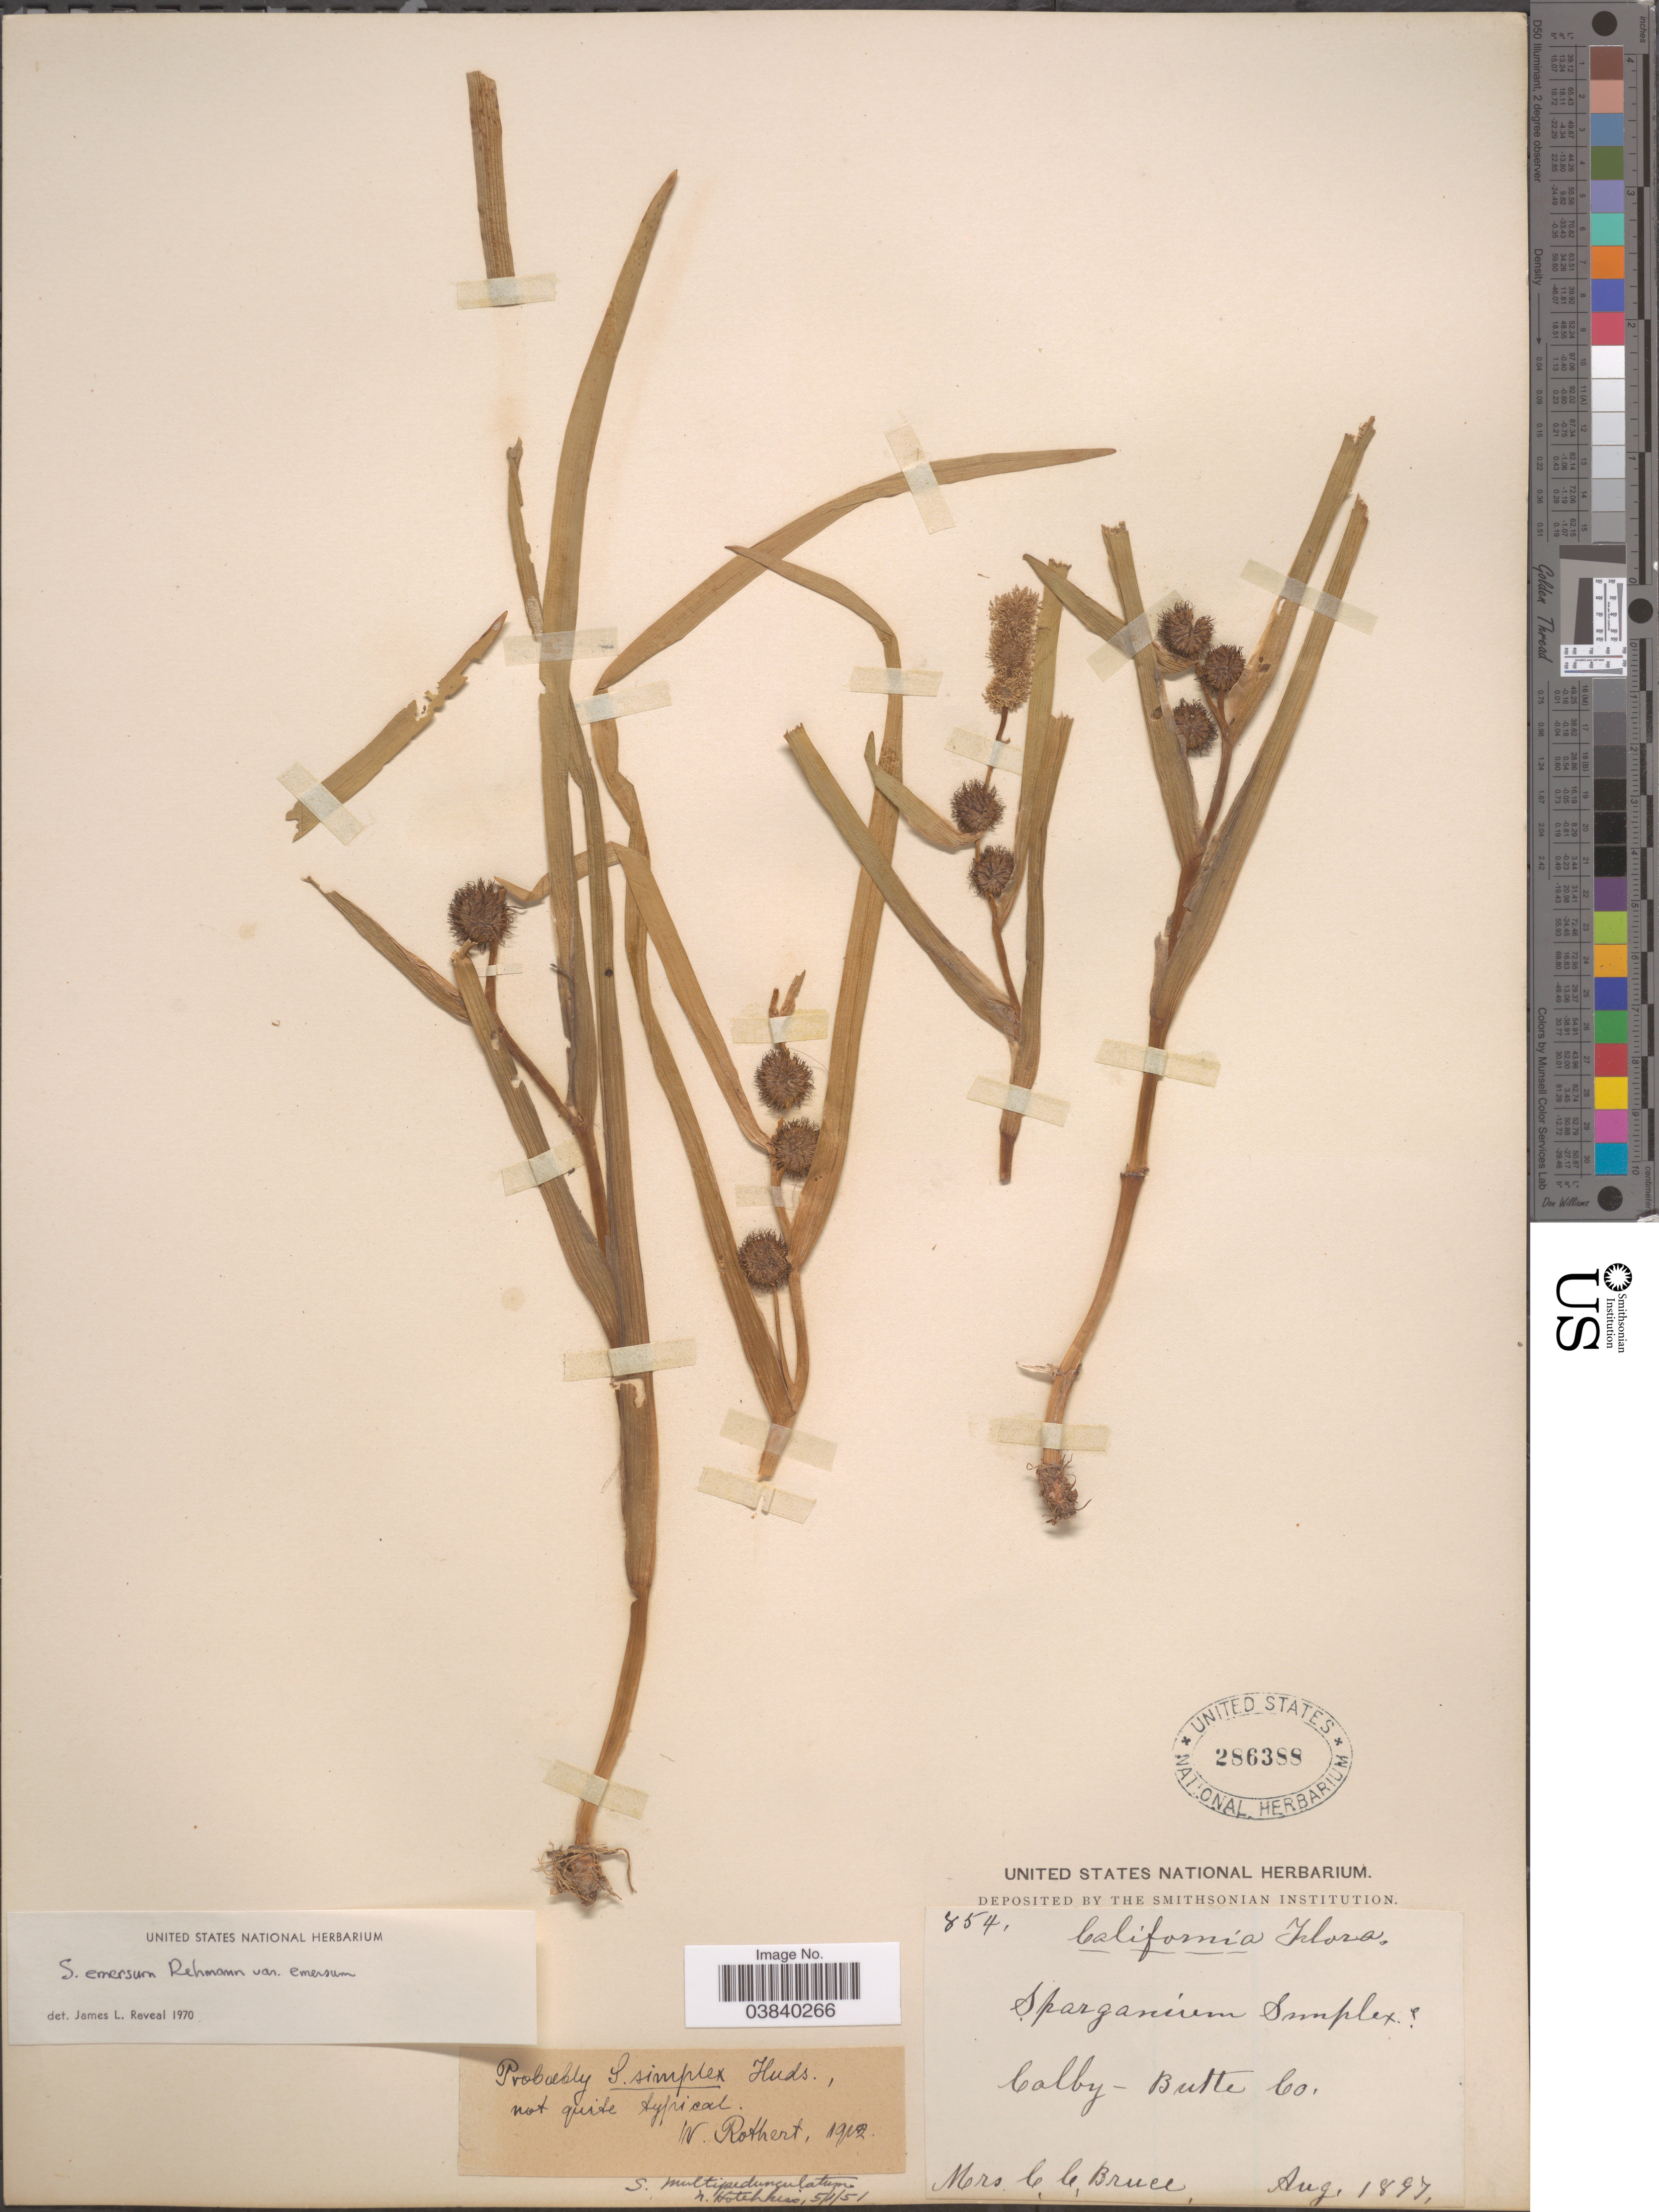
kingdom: Plantae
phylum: Tracheophyta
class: Liliopsida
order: Poales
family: Typhaceae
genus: Sparganium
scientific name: Sparganium emersum var. emersum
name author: Rehmann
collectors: C. Bruce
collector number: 854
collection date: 1897-08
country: United States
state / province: California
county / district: Butte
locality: Colby - Butte Co.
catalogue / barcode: US 286388